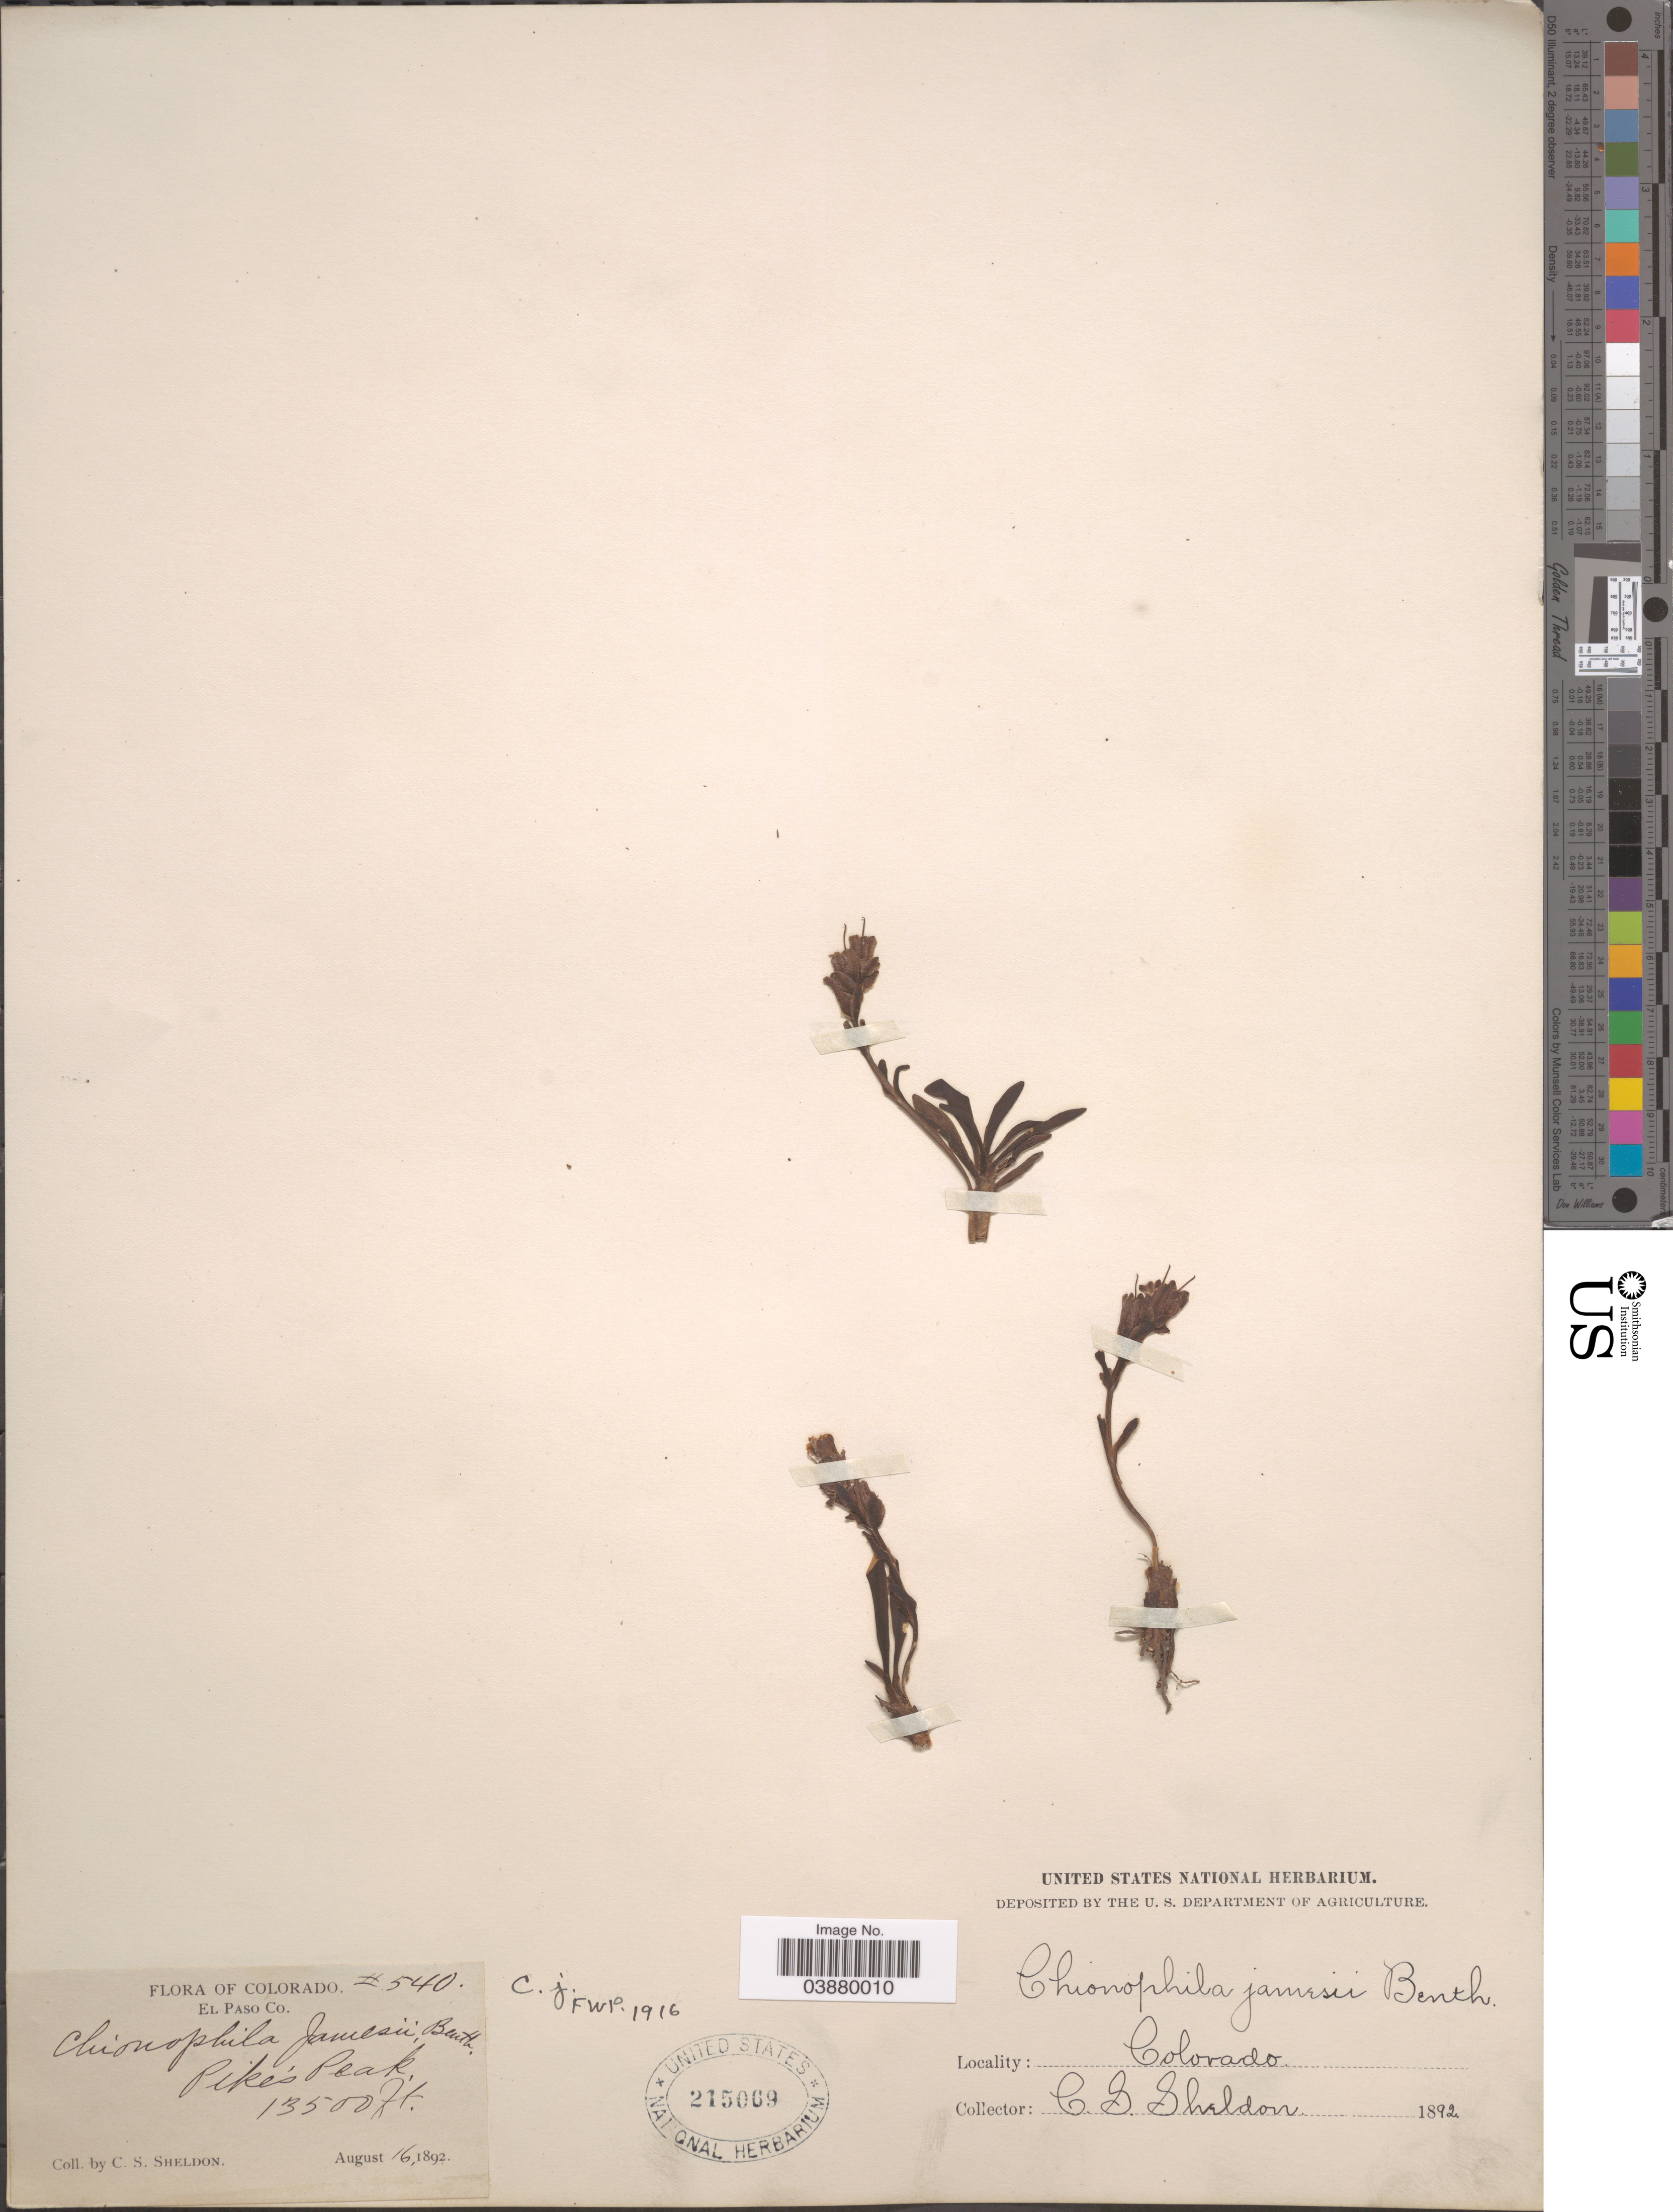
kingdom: Plantae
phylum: Tracheophyta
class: Magnoliopsida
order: Lamiales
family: Plantaginaceae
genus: Chionophila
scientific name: Chionophila jamesii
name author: Benth.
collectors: C. S. Sheldon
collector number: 540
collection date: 1892-08-16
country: United States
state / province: Colorado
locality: El Paso Co. Pike's Peak.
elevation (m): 4115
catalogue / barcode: US 215069